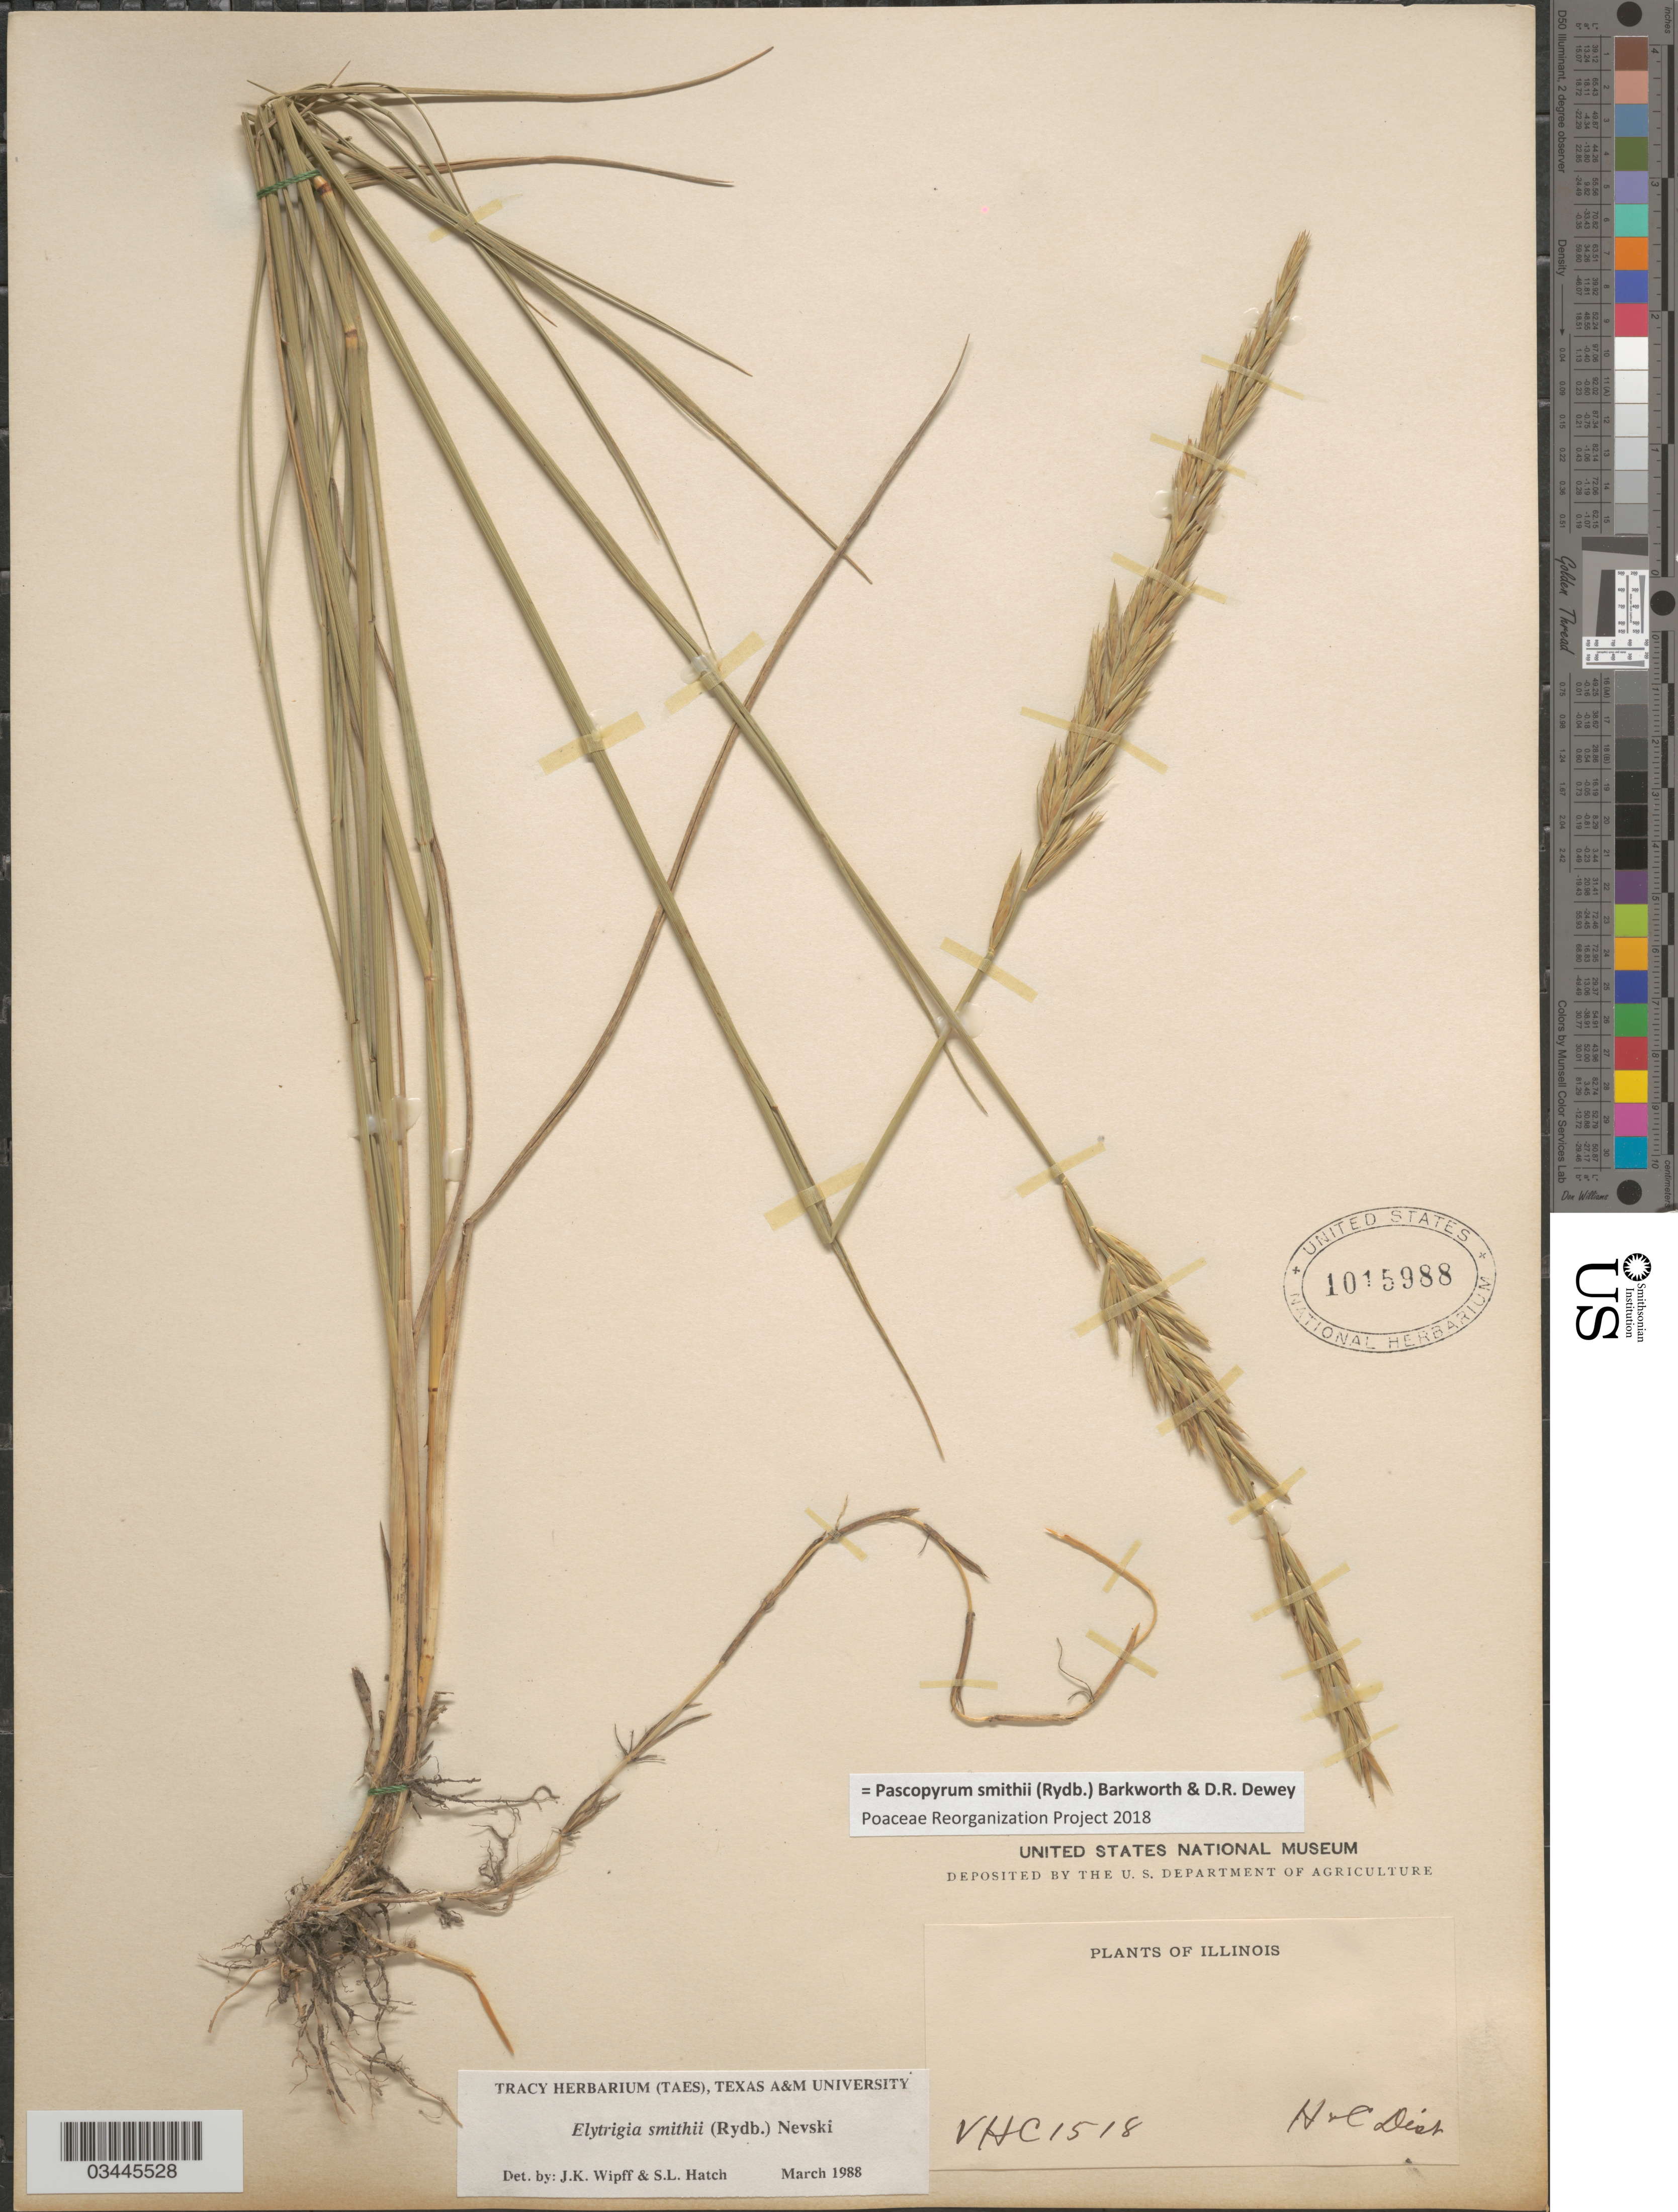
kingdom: Plantae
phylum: Tracheophyta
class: Liliopsida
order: Poales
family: Poaceae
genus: Pascopyrum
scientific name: Pascopyrum smithii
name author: (Rydb.) Barkworth & Dewey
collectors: V. H. C.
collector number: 1518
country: United States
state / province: Illinois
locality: H & C Dist.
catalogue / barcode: US 1015988